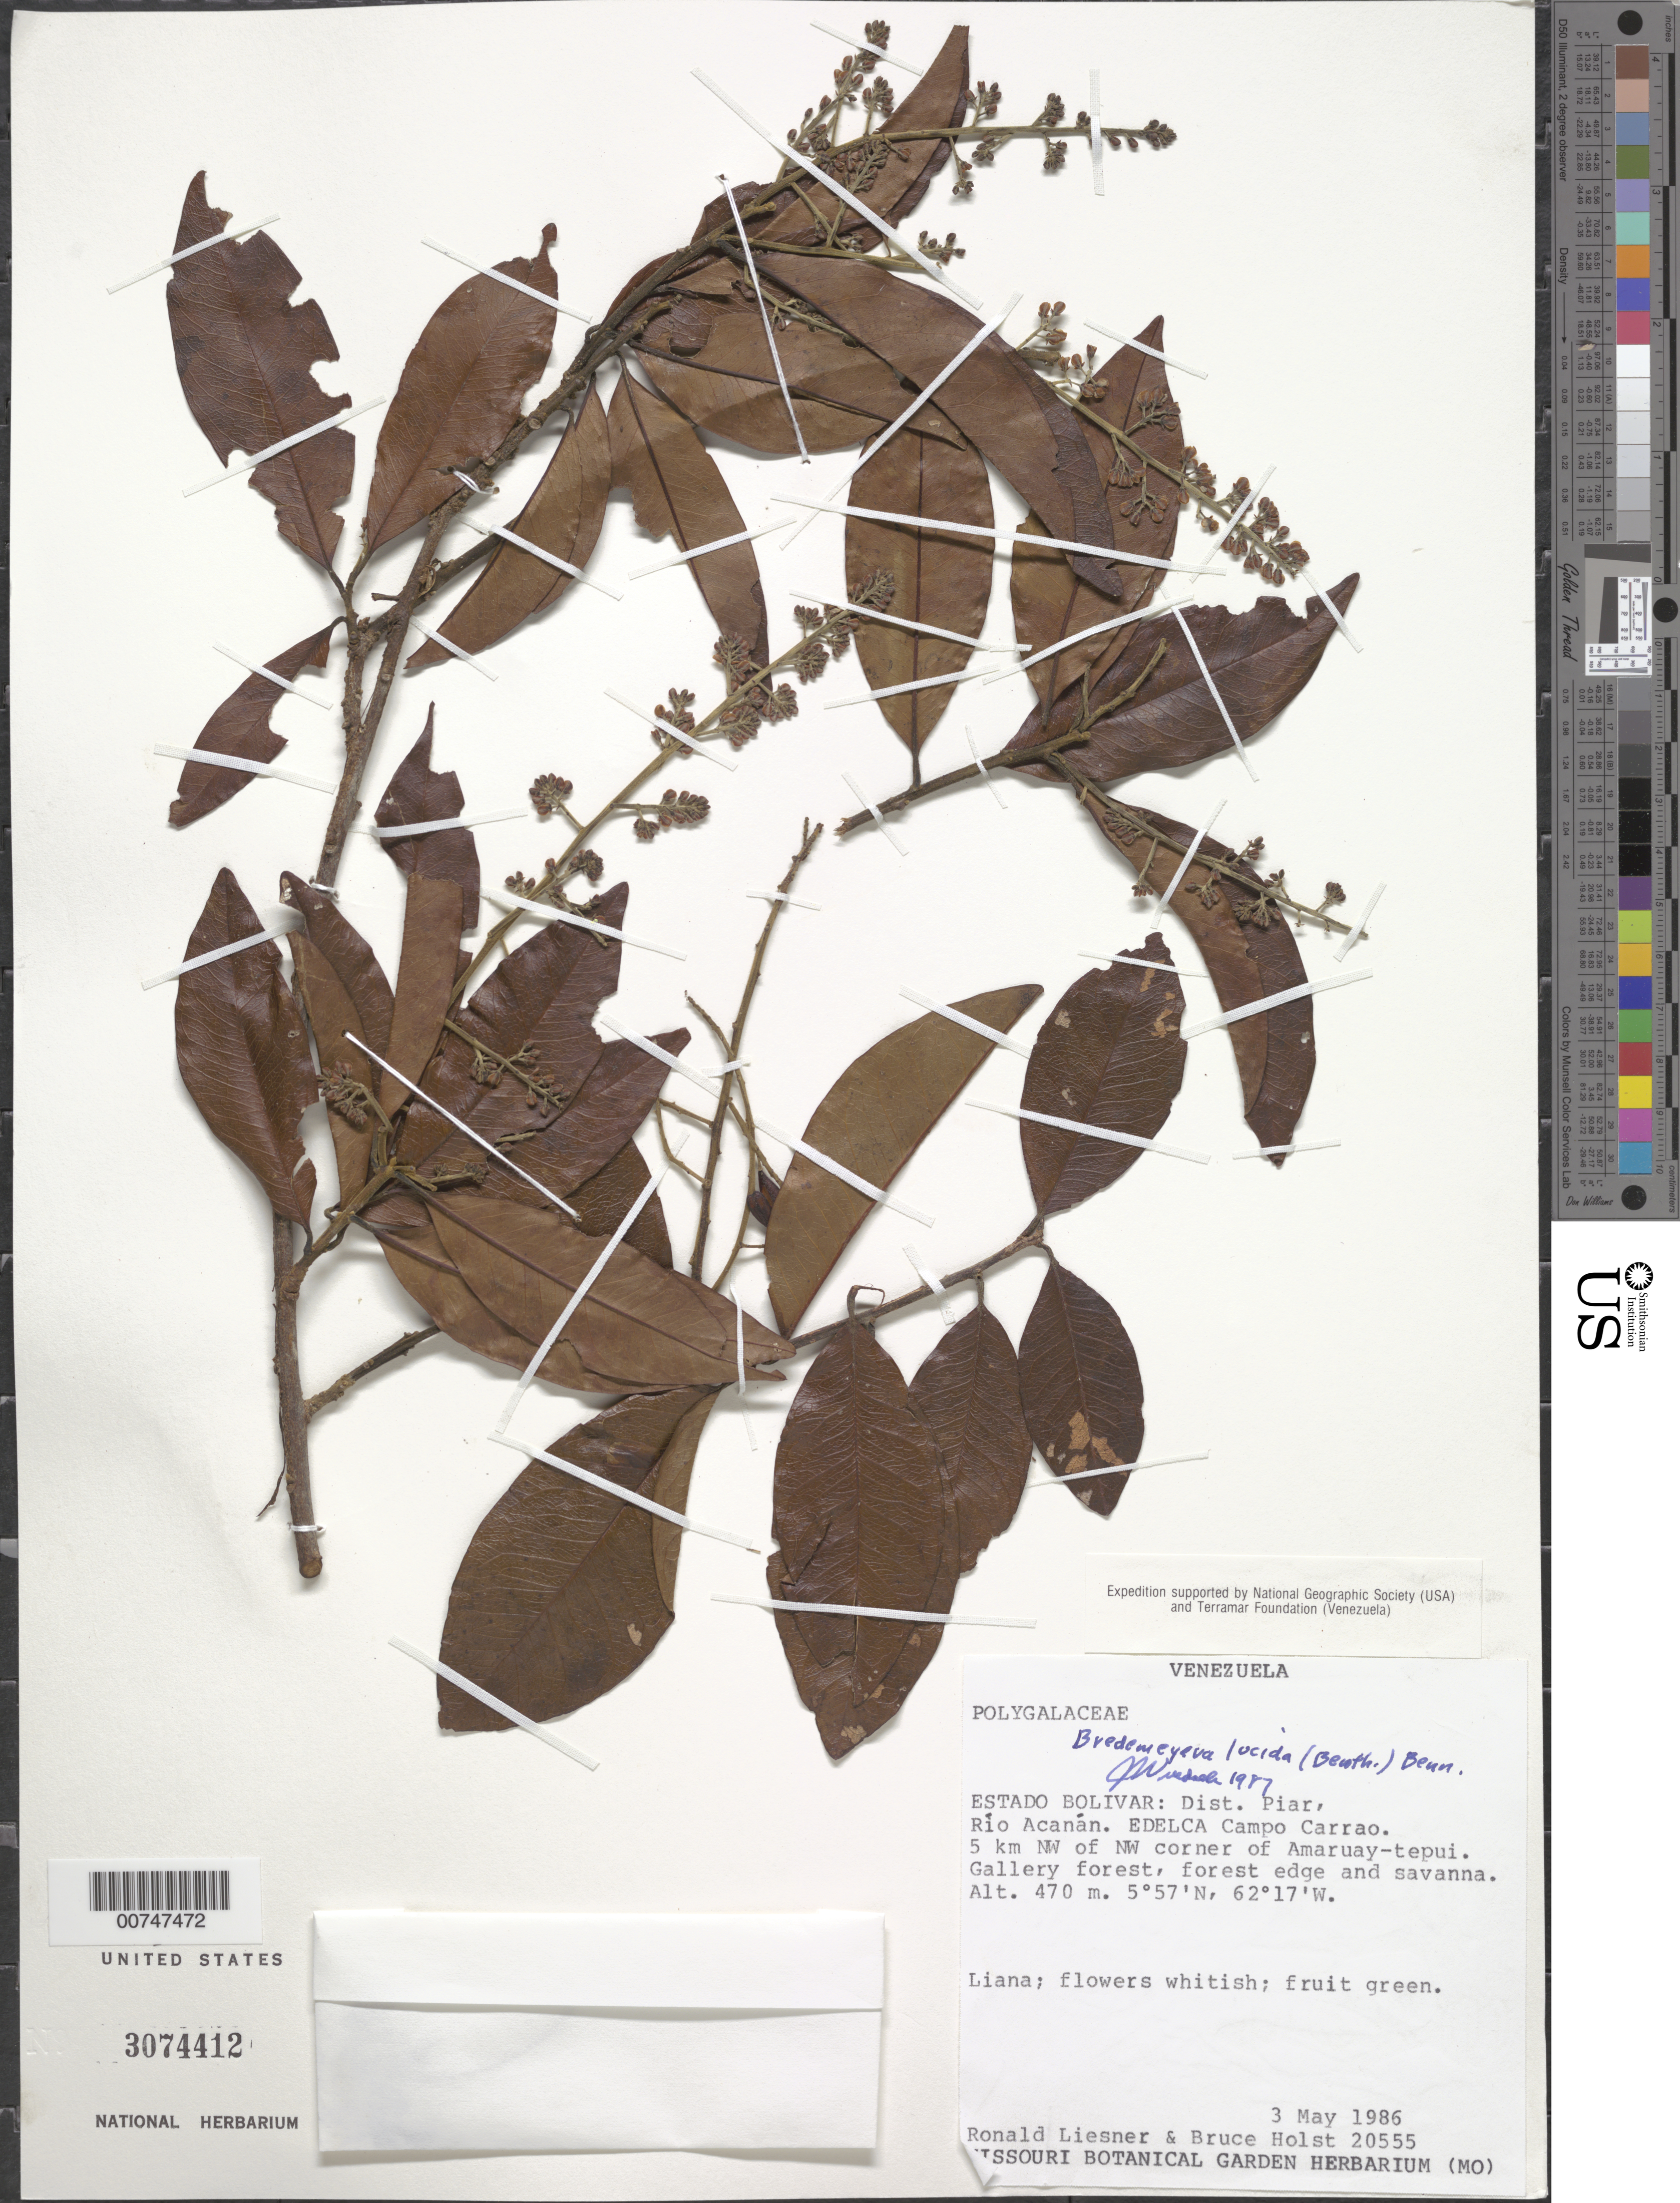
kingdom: Plantae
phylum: Tracheophyta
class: Magnoliopsida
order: Fabales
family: Polygalaceae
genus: Bredemeyera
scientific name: Bredemeyera lucida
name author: (Benth.) Klotzsch ex Hassk.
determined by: Wurdack, John J., (US), US (UNITED STATES)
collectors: R. L. Liesner & B. Holst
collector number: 20555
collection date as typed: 3-May-86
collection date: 1986-05-03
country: Venezuela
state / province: Bolívar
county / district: Piar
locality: Río Acanán, EDELCA Campo Carrao, 5 km NW of Amaruaytepuí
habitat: Gallery forest, forest edge and savanna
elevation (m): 470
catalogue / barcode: US 3074412